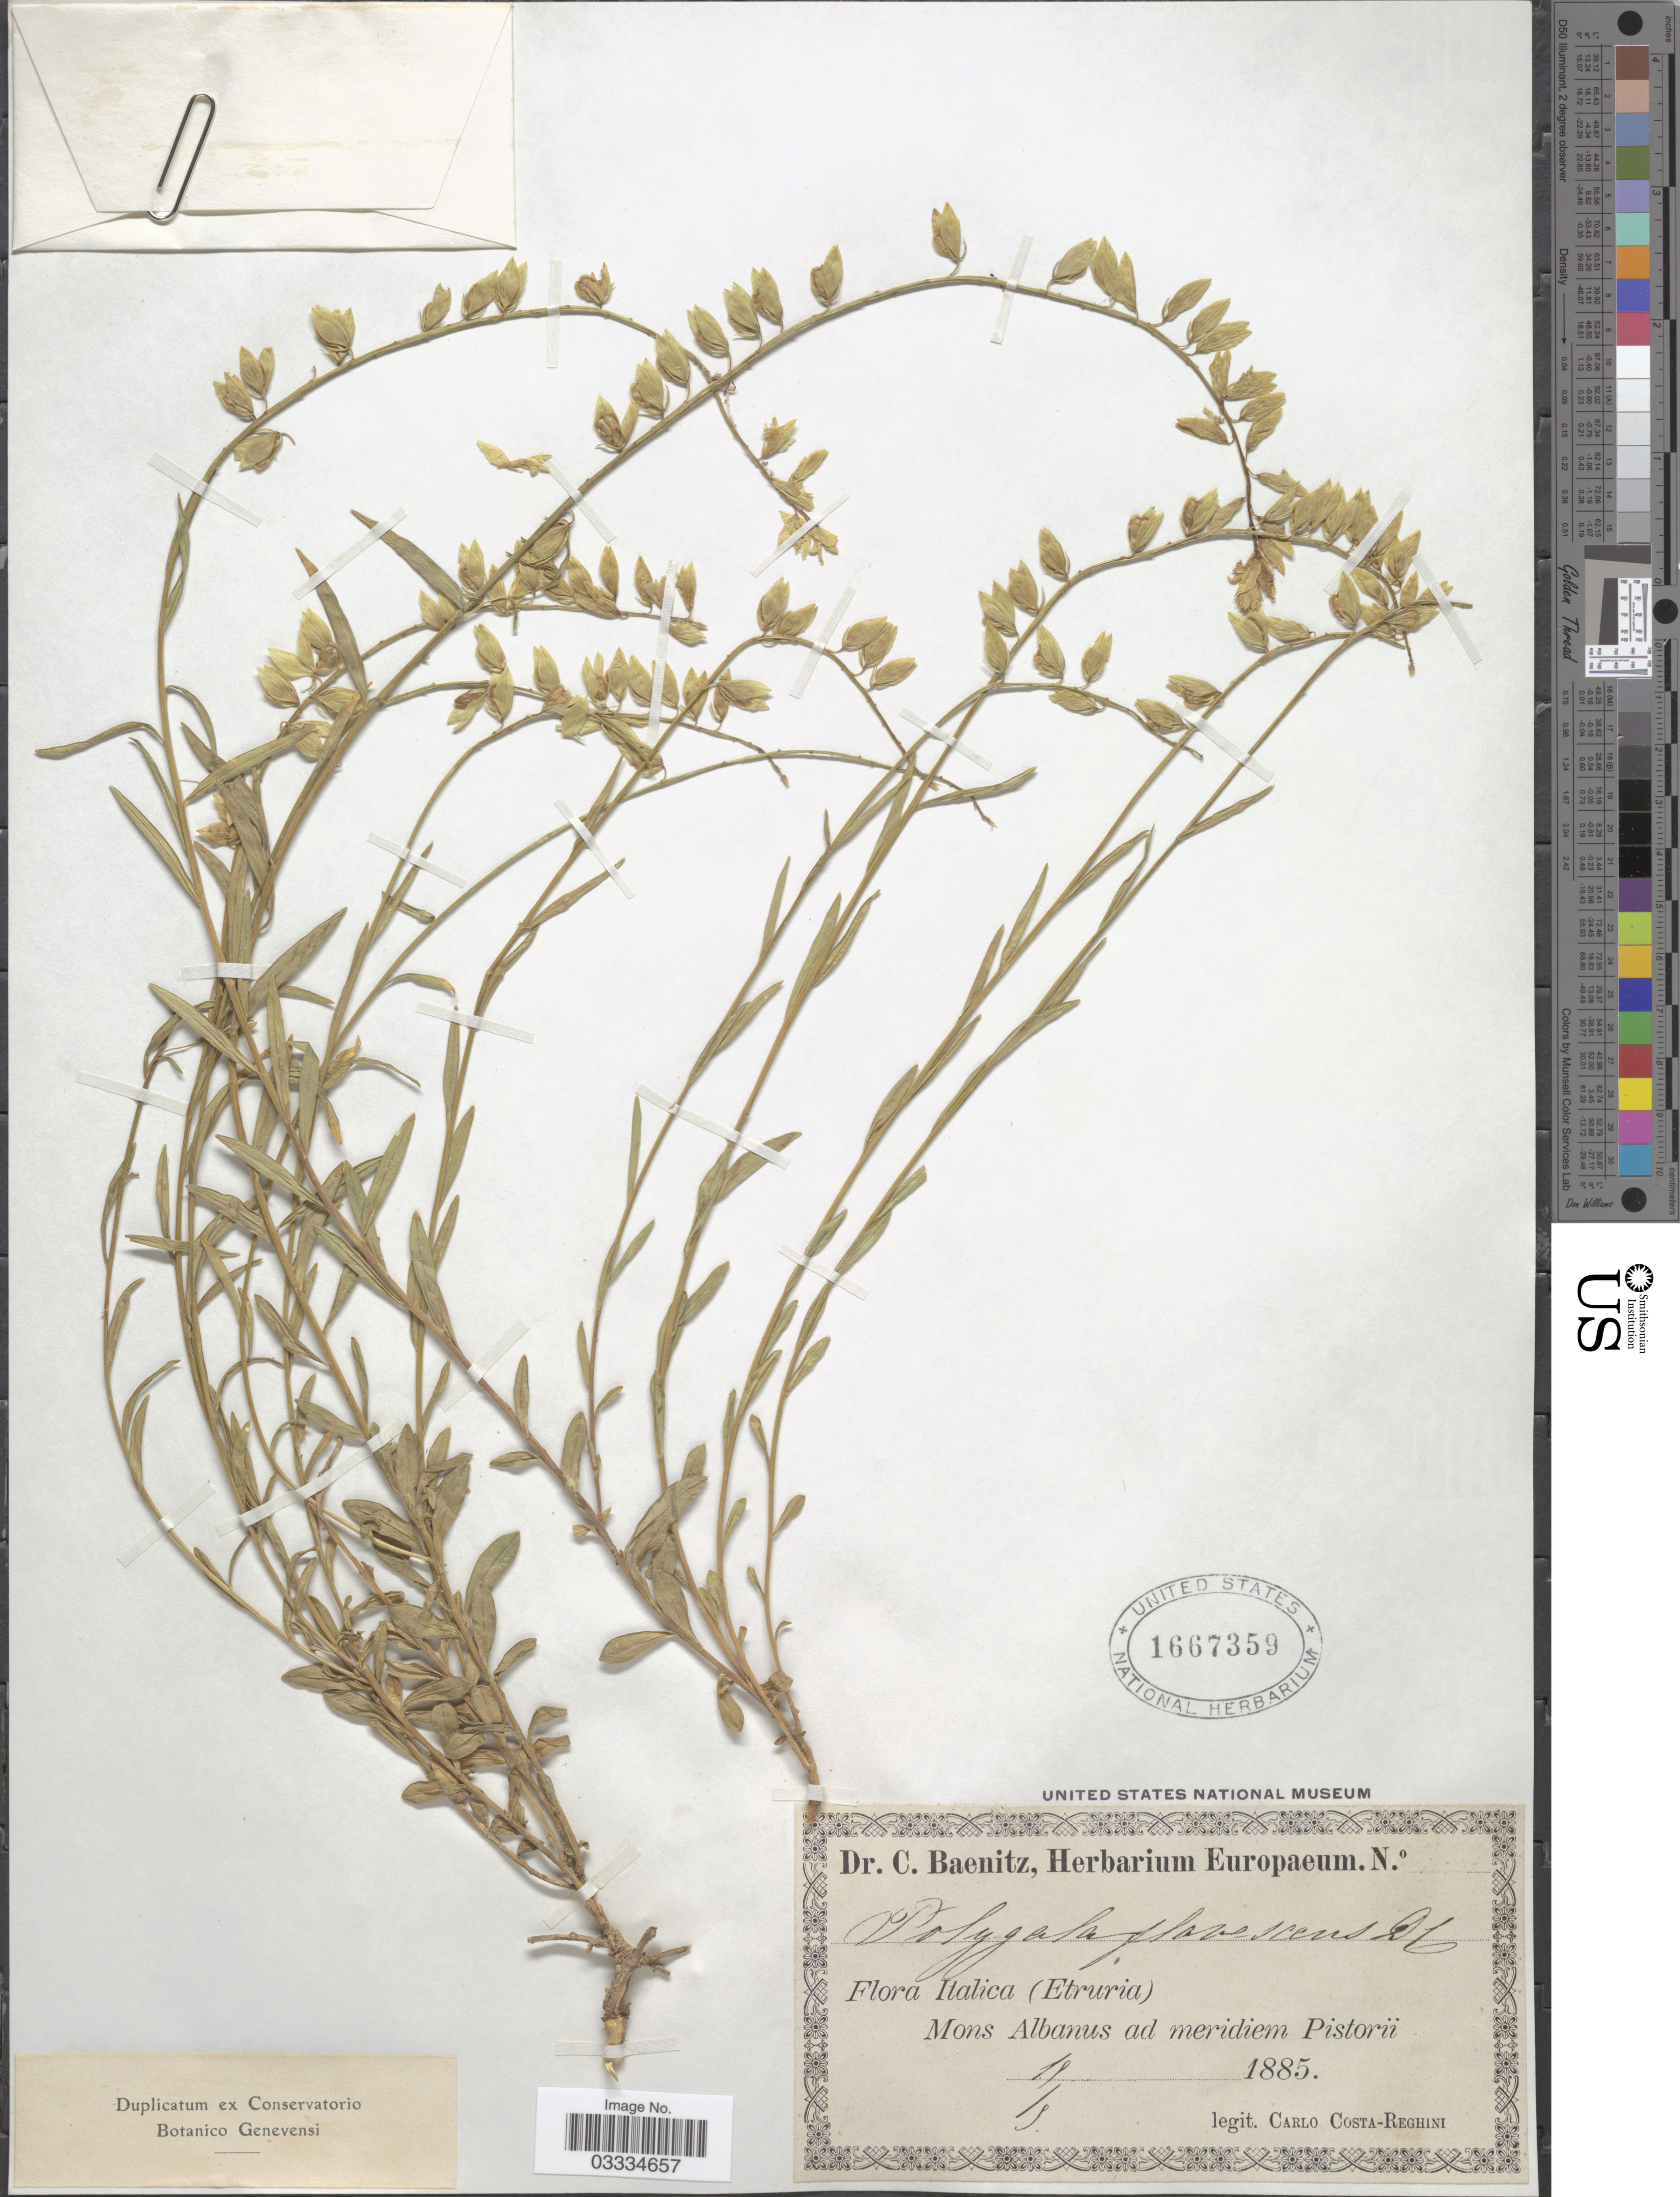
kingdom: Plantae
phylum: Tracheophyta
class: Magnoliopsida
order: Fabales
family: Polygalaceae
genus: Polygala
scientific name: Polygala flavescens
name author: DC.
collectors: Costa-Reghini, C.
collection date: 1885-09-19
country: Italy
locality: Italica (Etruria) Mons Albanus ad meridiem Pistorii.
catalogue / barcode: US 1667359